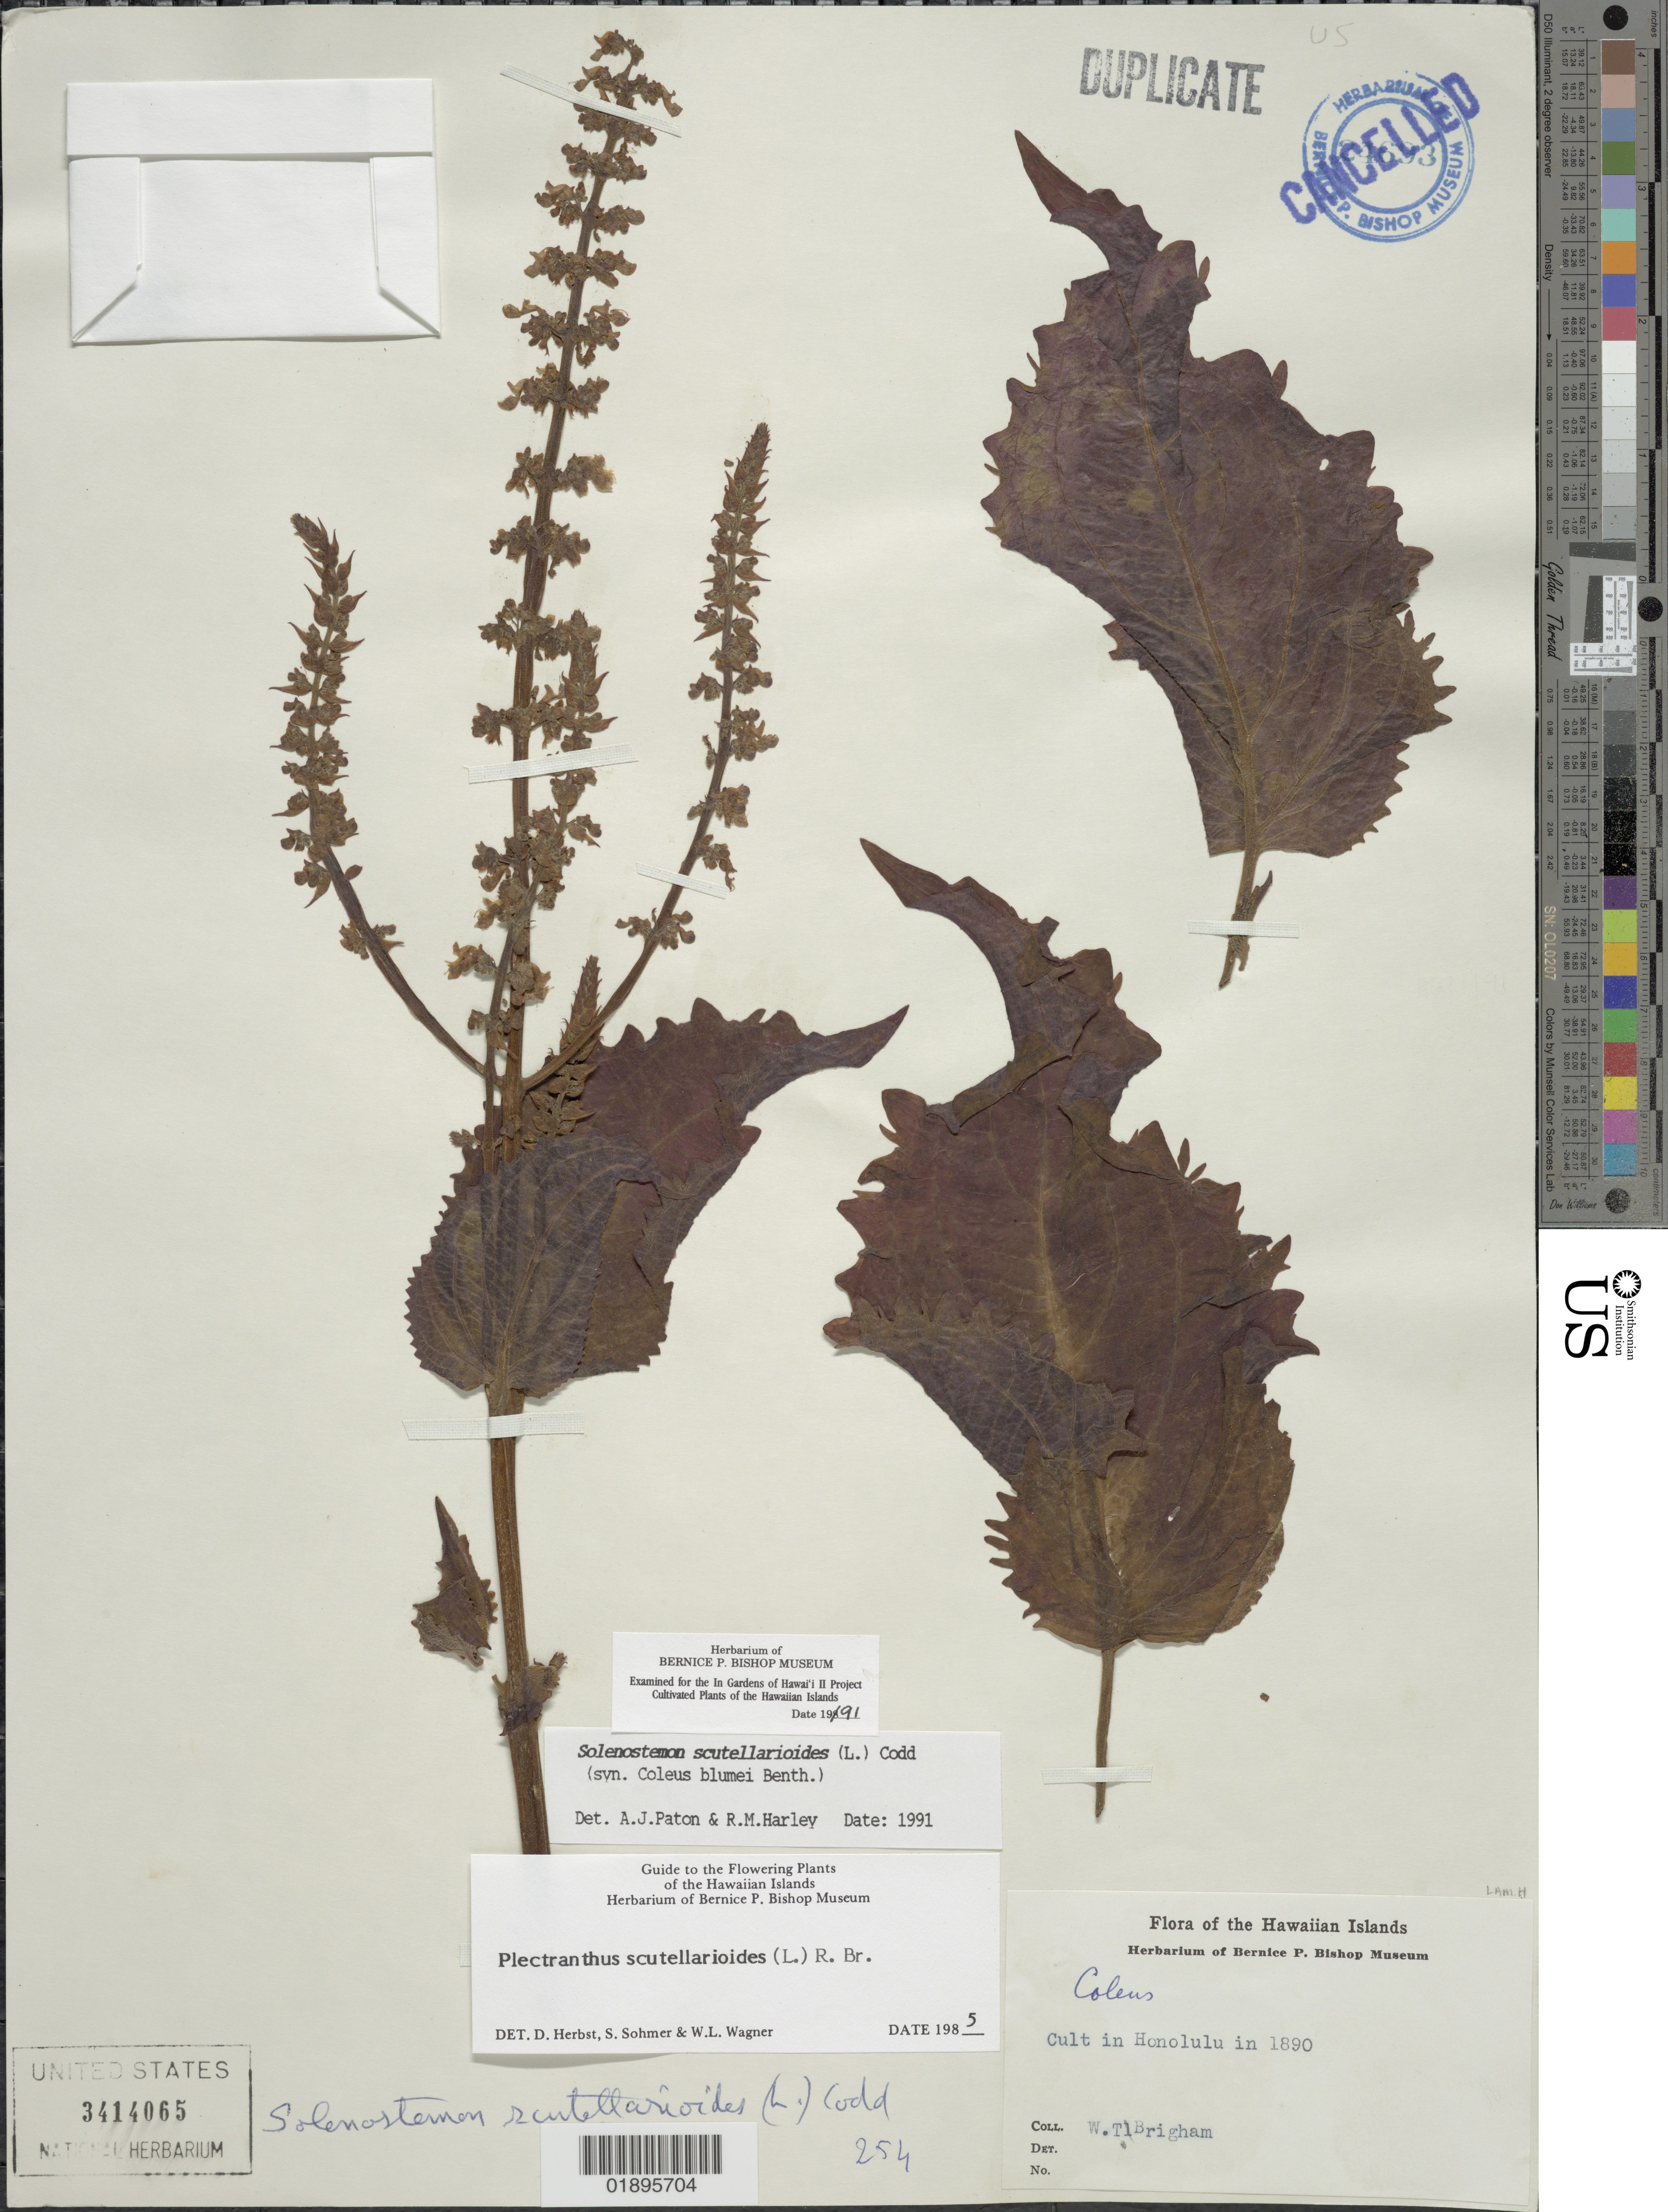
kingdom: Plantae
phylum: Tracheophyta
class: Magnoliopsida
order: Lamiales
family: Lamiaceae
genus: Coleus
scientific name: Coleus scutellarioides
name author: (L.) Benth.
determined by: Wagner, W. L., (BOT), Smithsonian Institution - National Museum of Natural History (UNITED STATES)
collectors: W. T. Brigham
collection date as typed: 1890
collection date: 1890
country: United States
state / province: Hawaii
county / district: Honolulu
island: Oahu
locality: Honolulu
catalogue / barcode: US 3414065